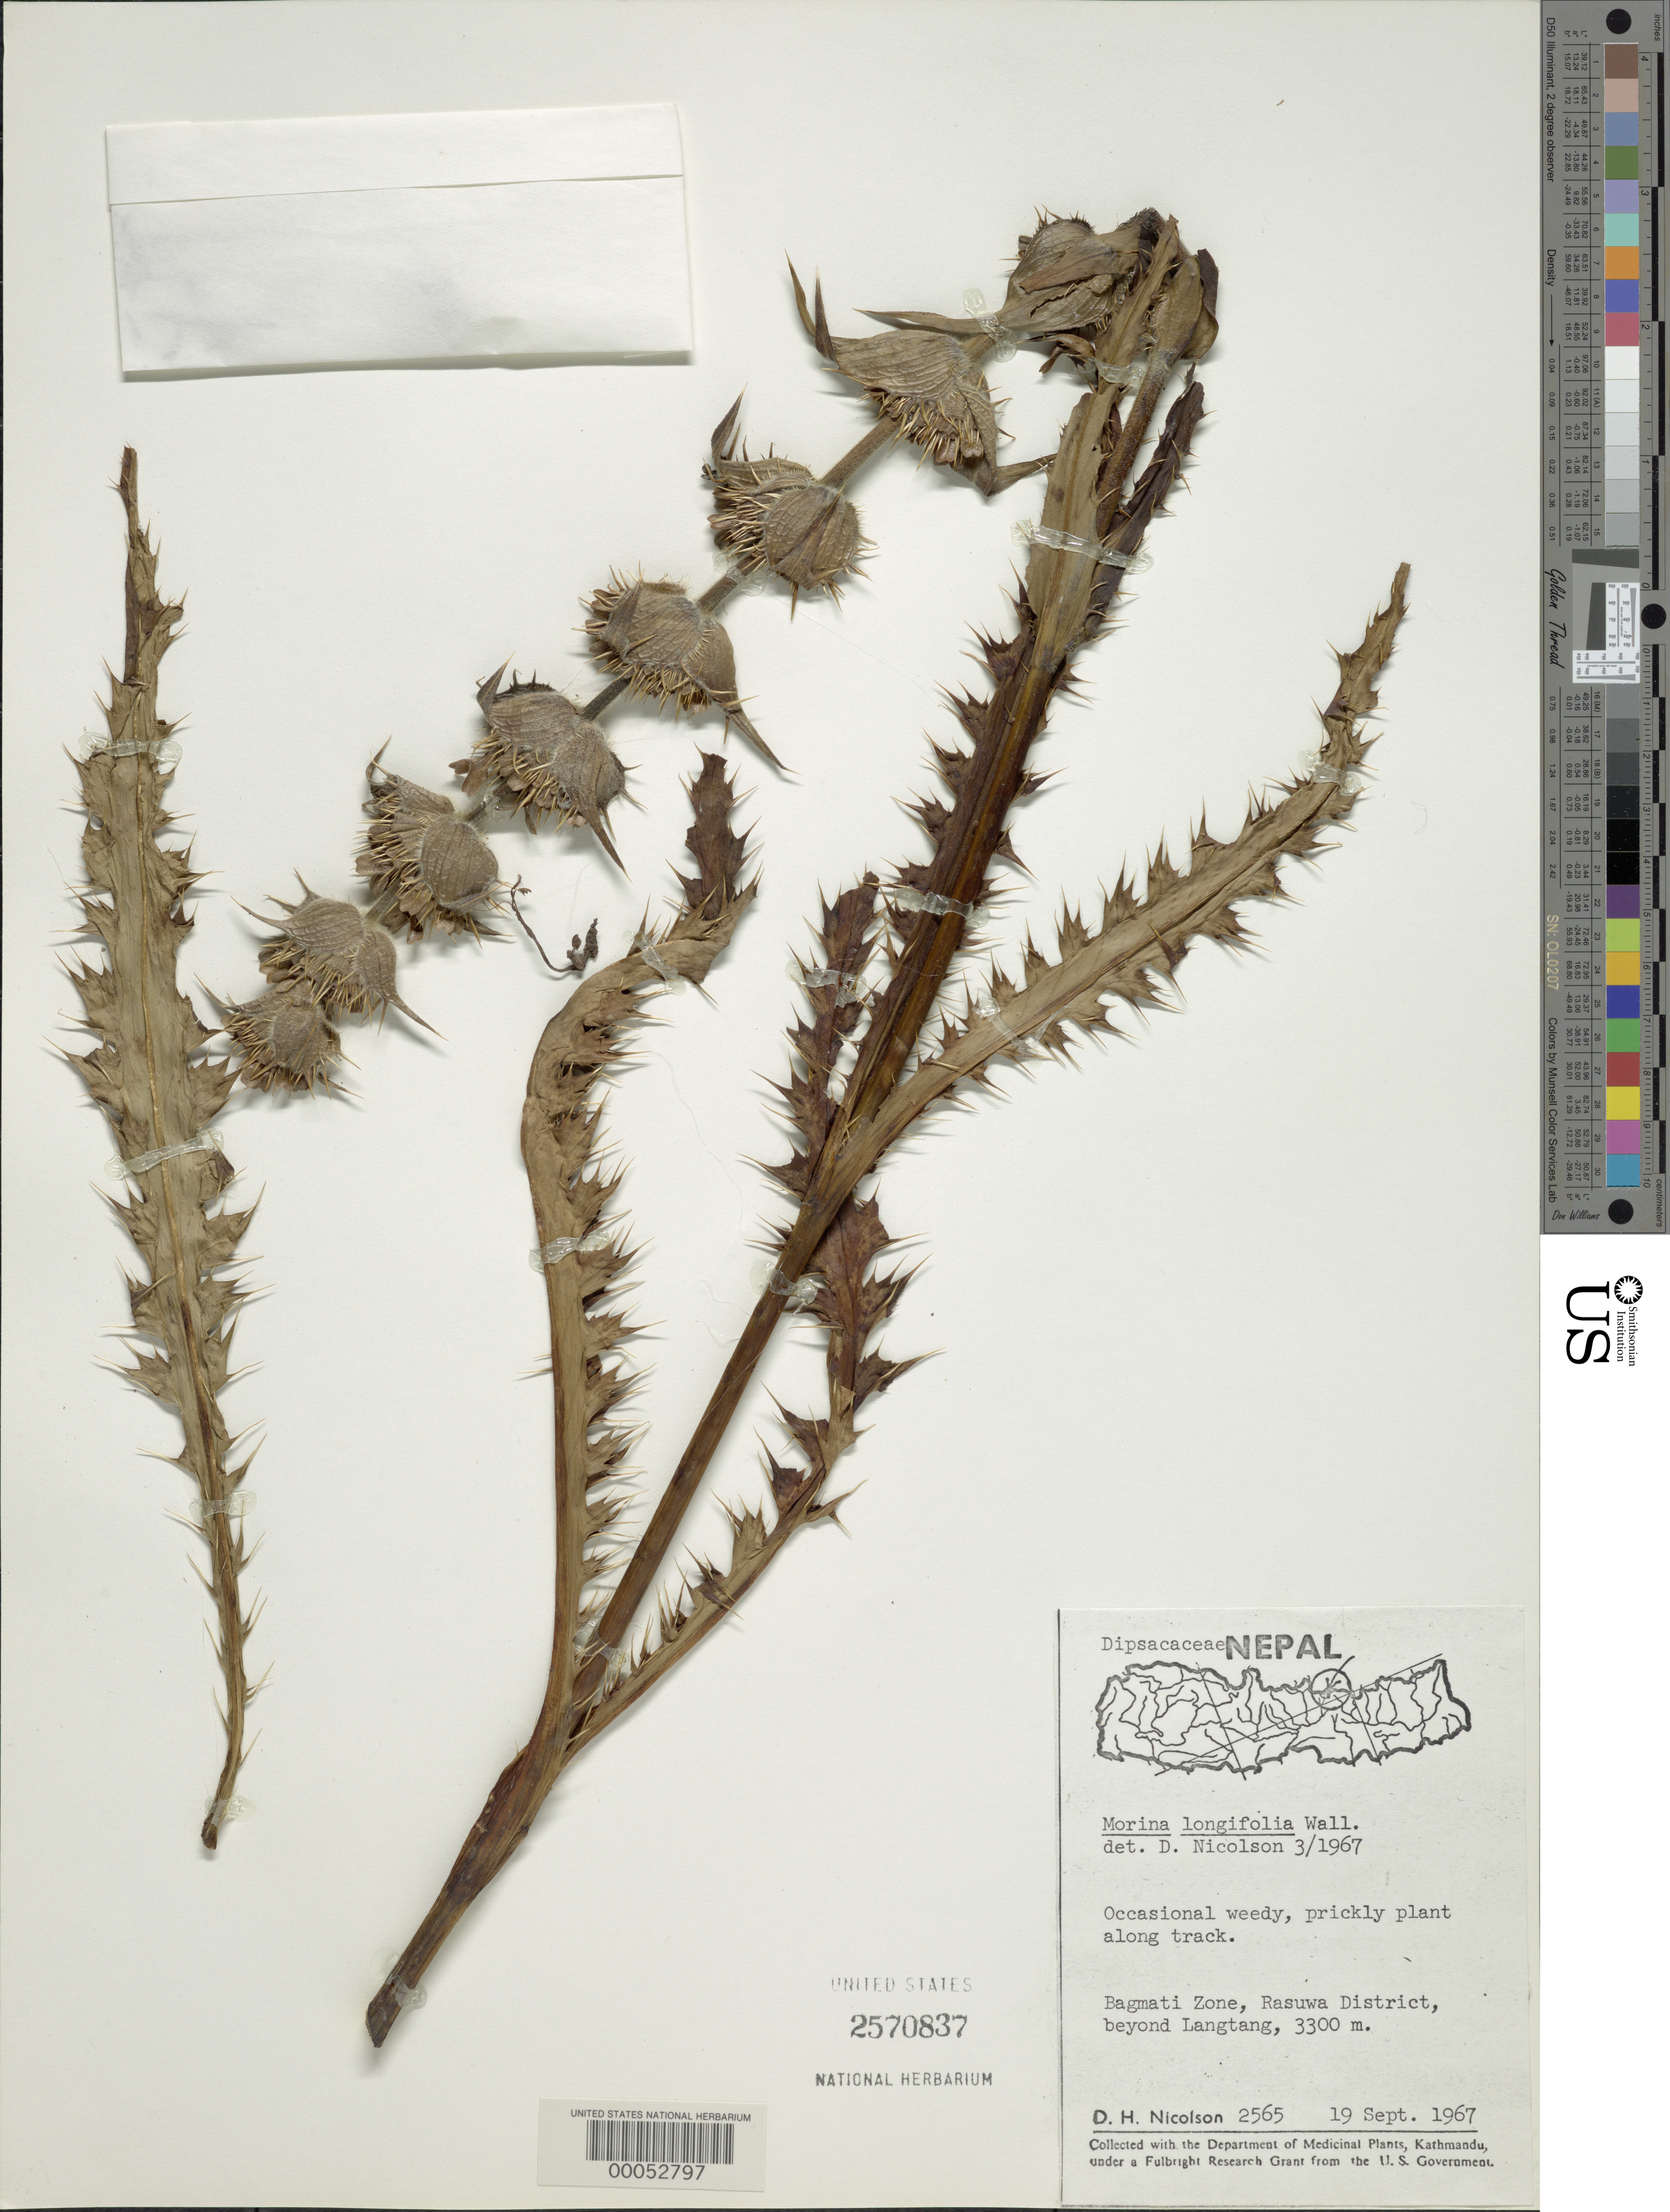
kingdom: Plantae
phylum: Tracheophyta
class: Magnoliopsida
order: Dipsacales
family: Caprifoliaceae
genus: Morina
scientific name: Morina longifolia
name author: Wall. ex DC.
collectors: D. H. Nicolson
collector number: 2565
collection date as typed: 19 Sep 1967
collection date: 1967-09-19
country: Nepal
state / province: Bagmati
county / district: Rasuwa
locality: Langtang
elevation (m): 3300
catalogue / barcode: US 2570837